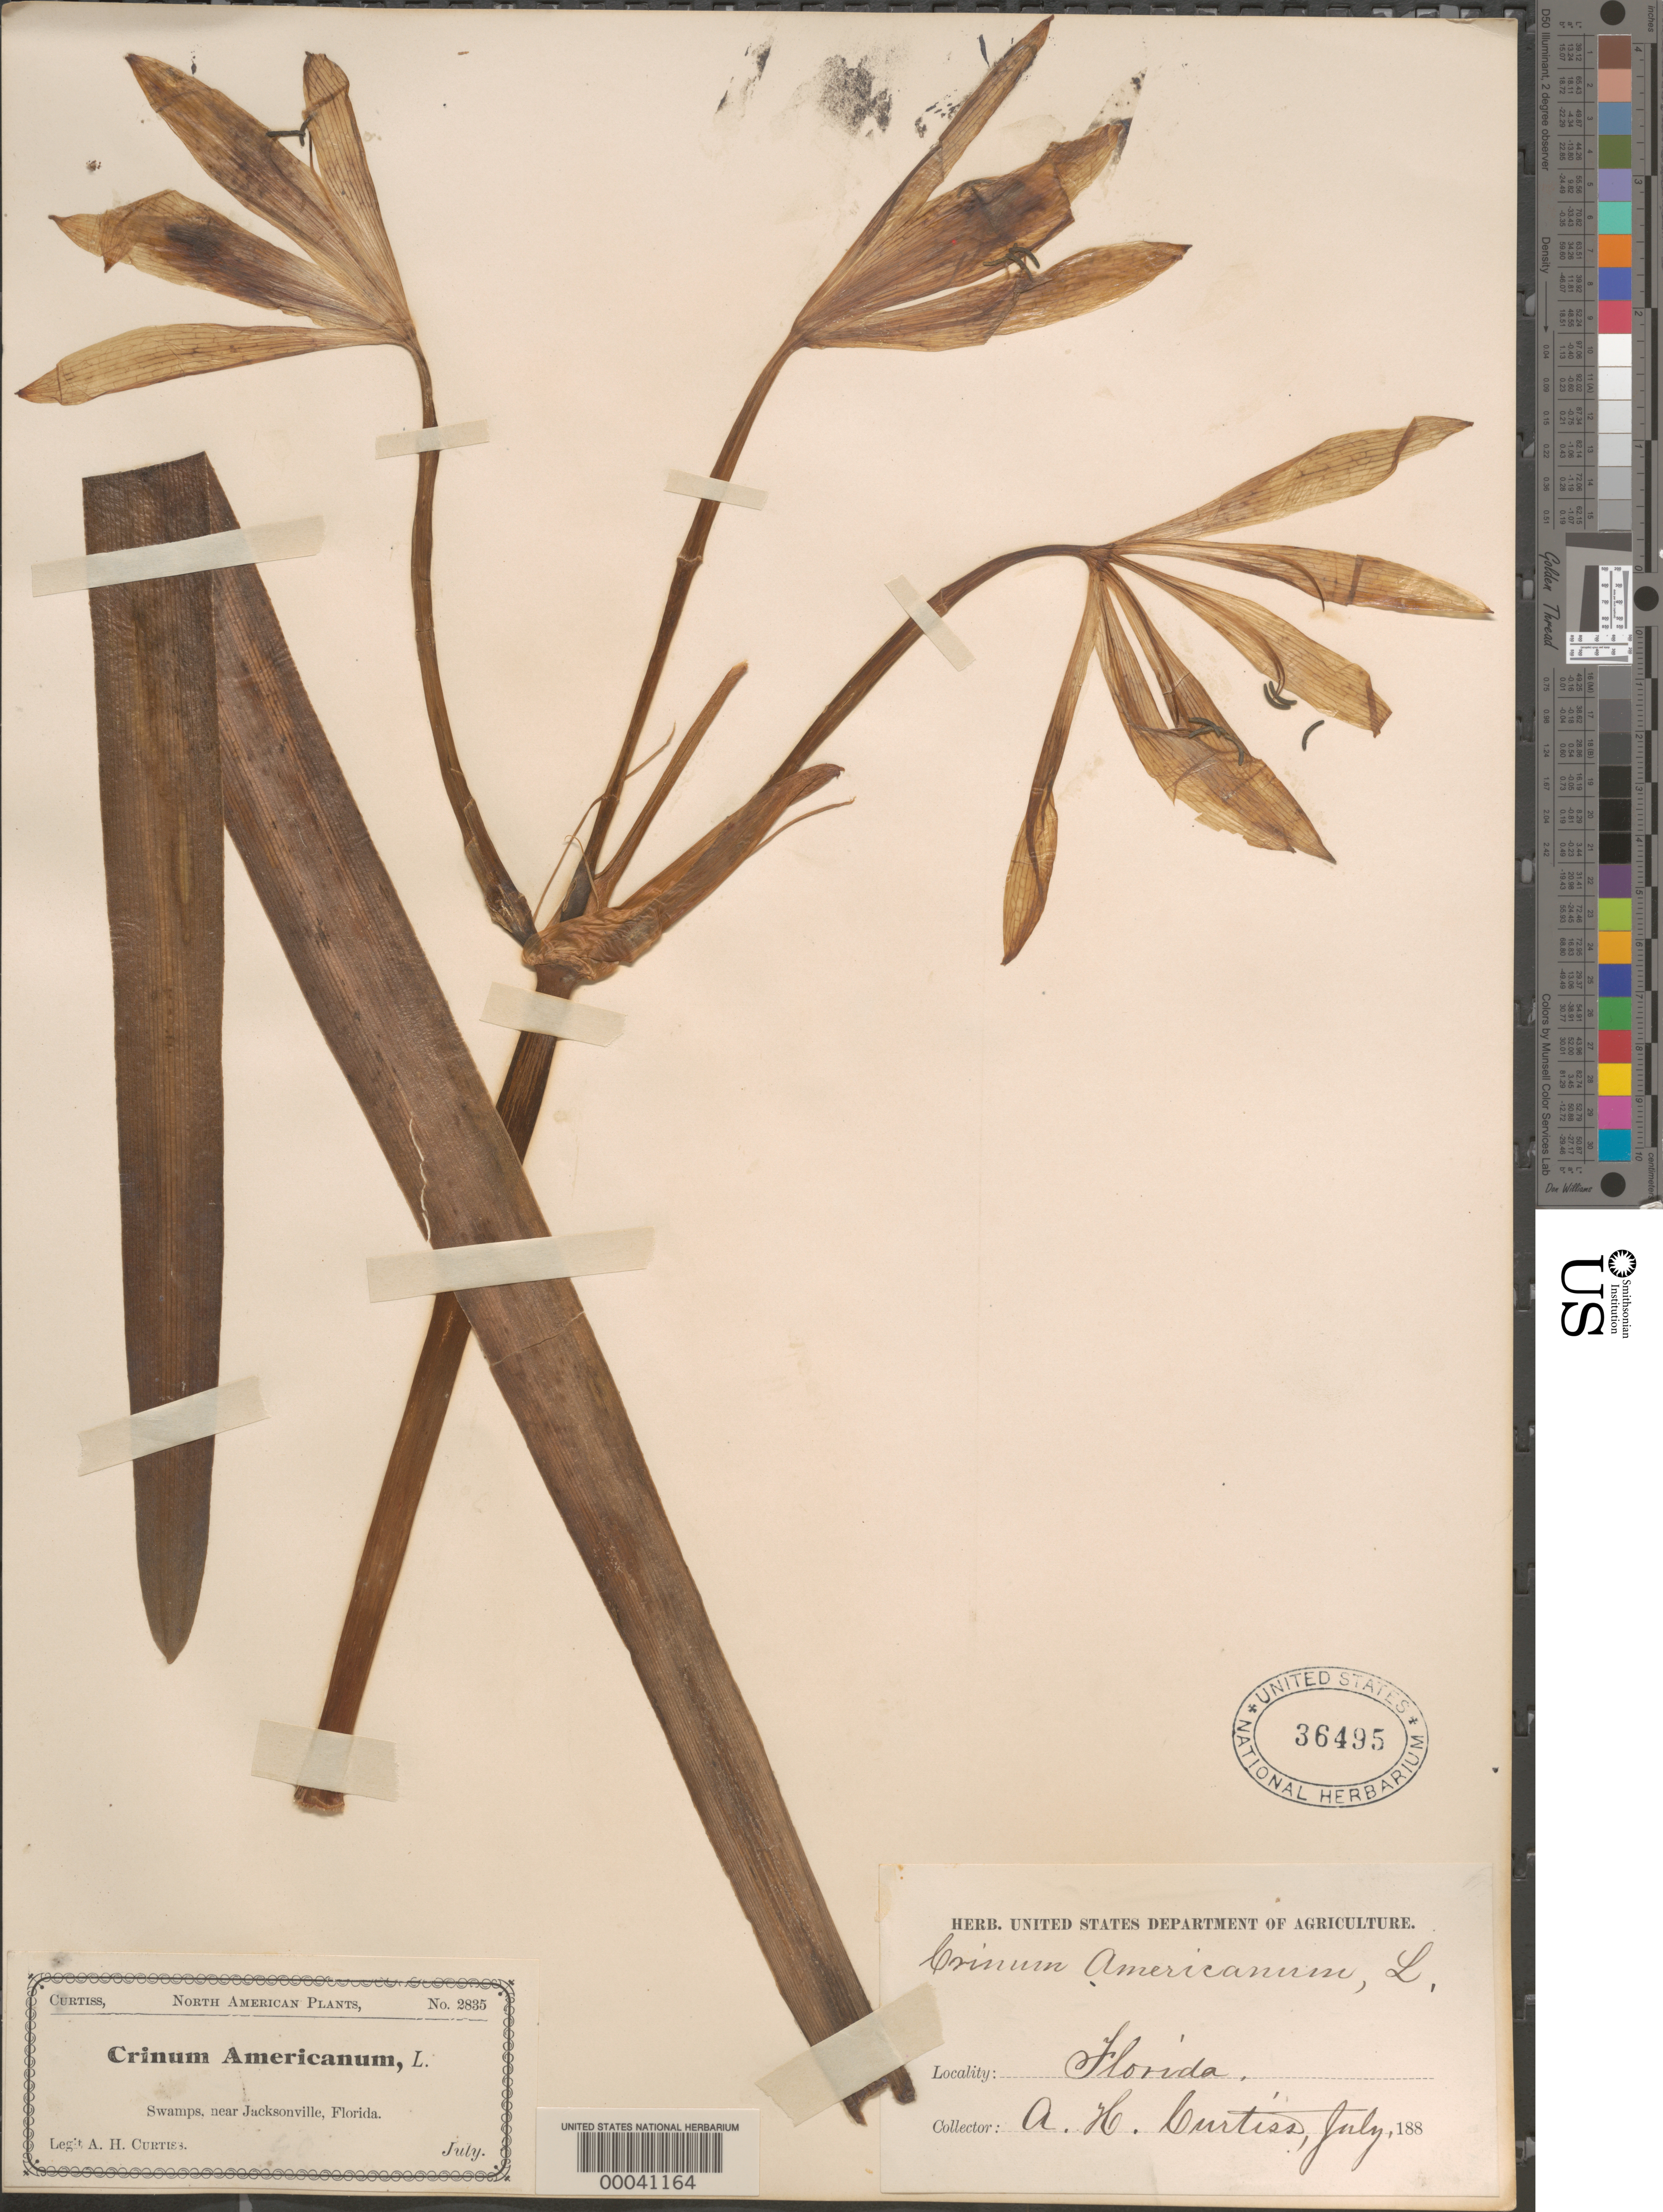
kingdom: Plantae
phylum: Tracheophyta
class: Liliopsida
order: Asparagales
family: Amaryllidaceae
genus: Crinum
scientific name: Crinum americanum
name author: L.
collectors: A. H. Curtiss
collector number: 2835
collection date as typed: Jul 188-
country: United States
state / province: Florida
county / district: Duval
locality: Near jacksonville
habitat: Swamps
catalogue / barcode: US 36495